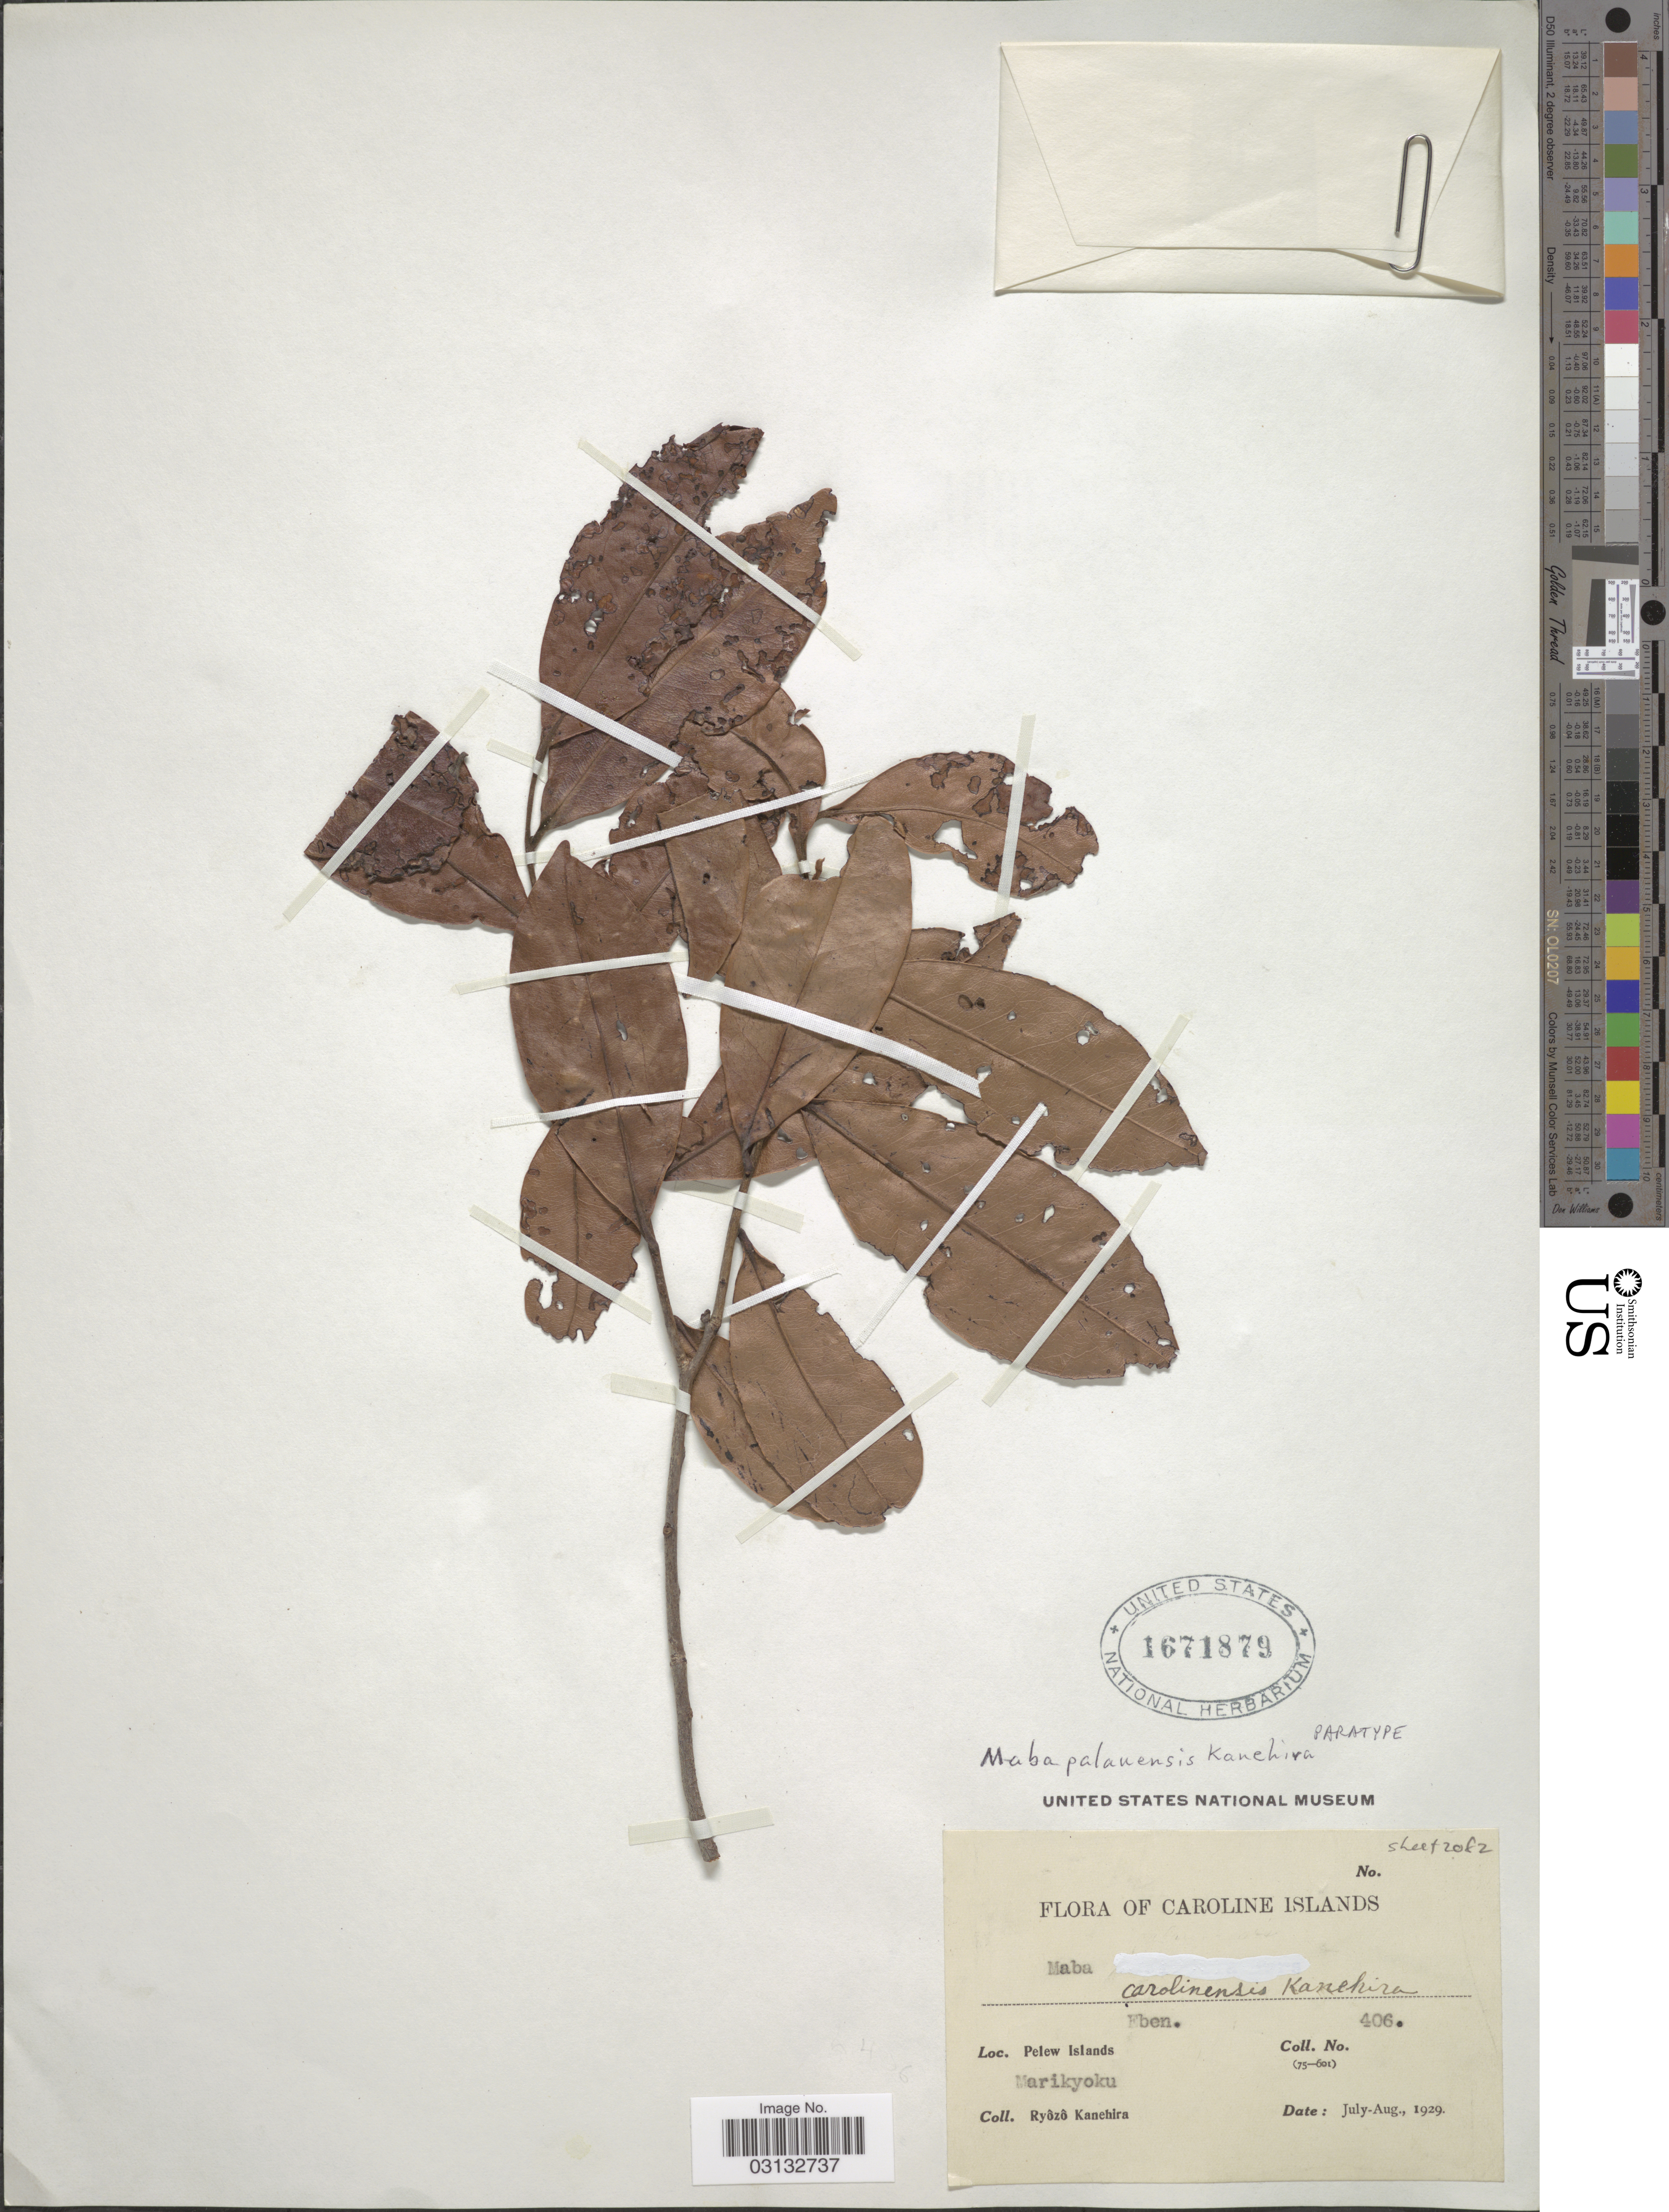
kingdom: Plantae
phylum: Tracheophyta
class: Magnoliopsida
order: Ericales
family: Ebenaceae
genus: Diospyros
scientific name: Diospyros ferrea var. palauensis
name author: (Kaneh.) Fosberg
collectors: R. Kanehira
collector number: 406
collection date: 1929-07/1929-08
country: Palau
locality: Caroline Islands. Pelew Islands. Marikyoku.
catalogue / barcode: US 1671879